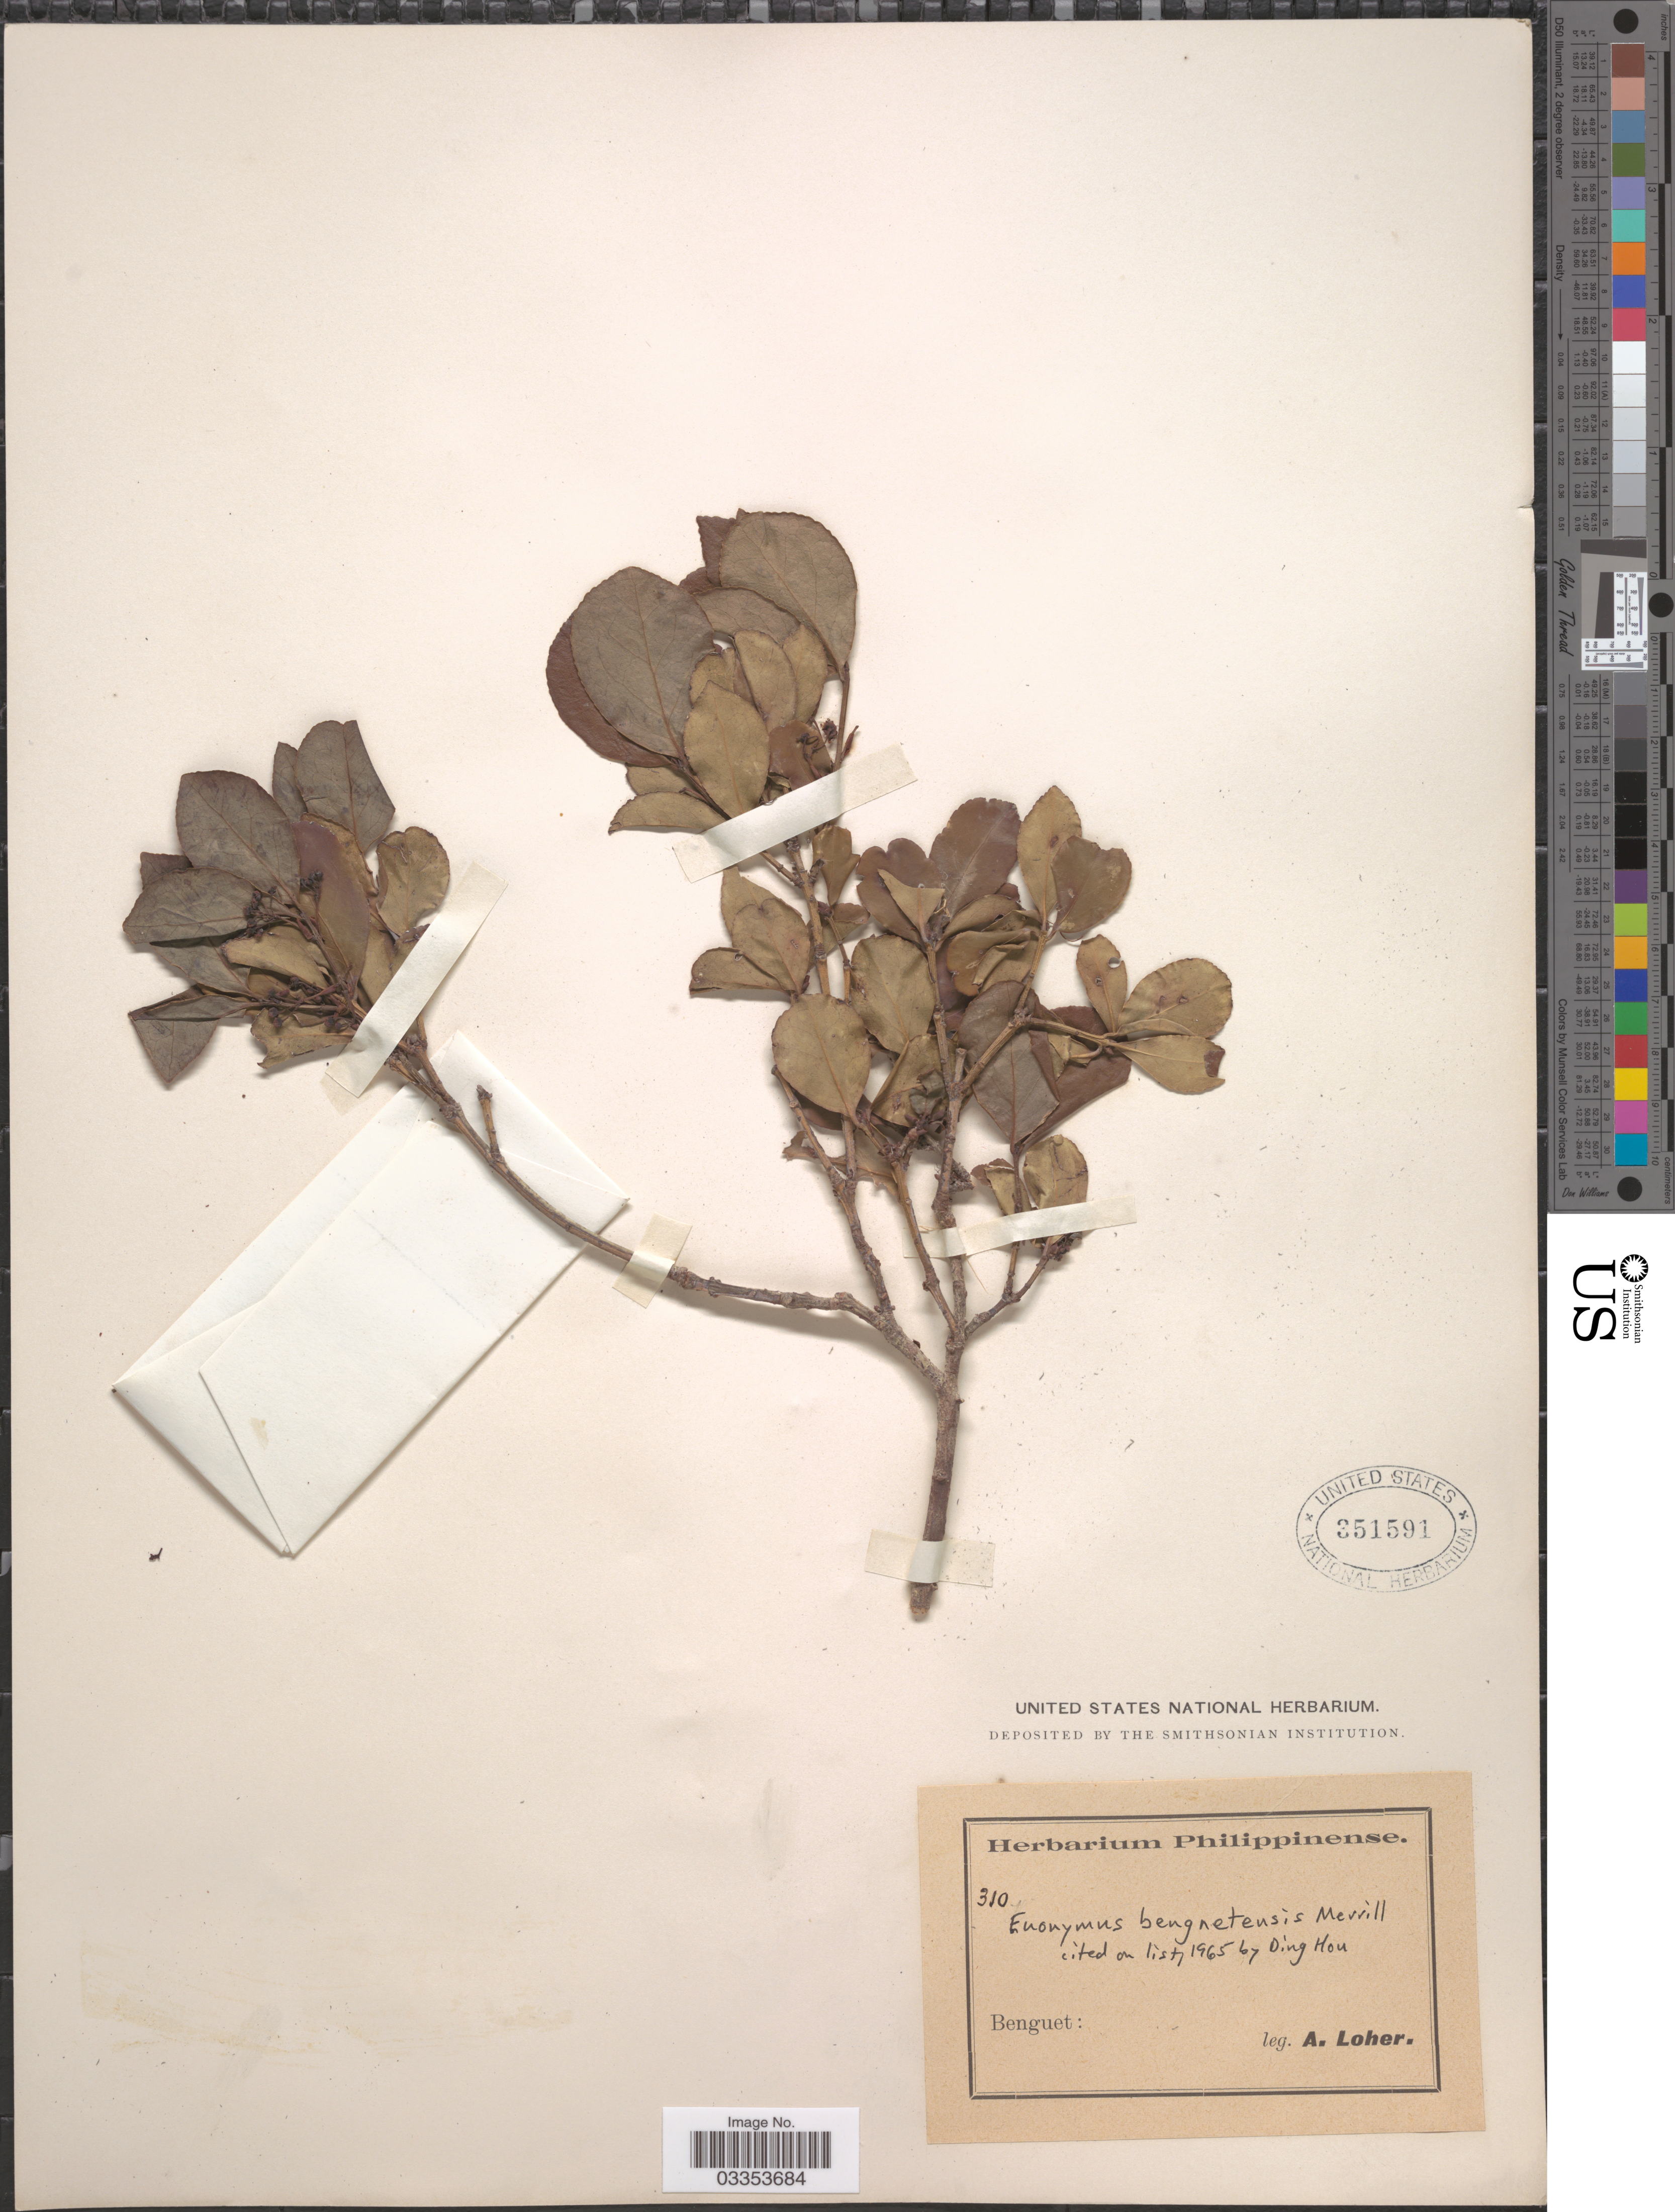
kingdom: Plantae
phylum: Tracheophyta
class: Magnoliopsida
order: Celastrales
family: Celastraceae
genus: Euonymus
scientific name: Euonymus benguetense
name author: Merr.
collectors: A. Loher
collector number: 310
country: Philippines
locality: Benguet.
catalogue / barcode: US 351591